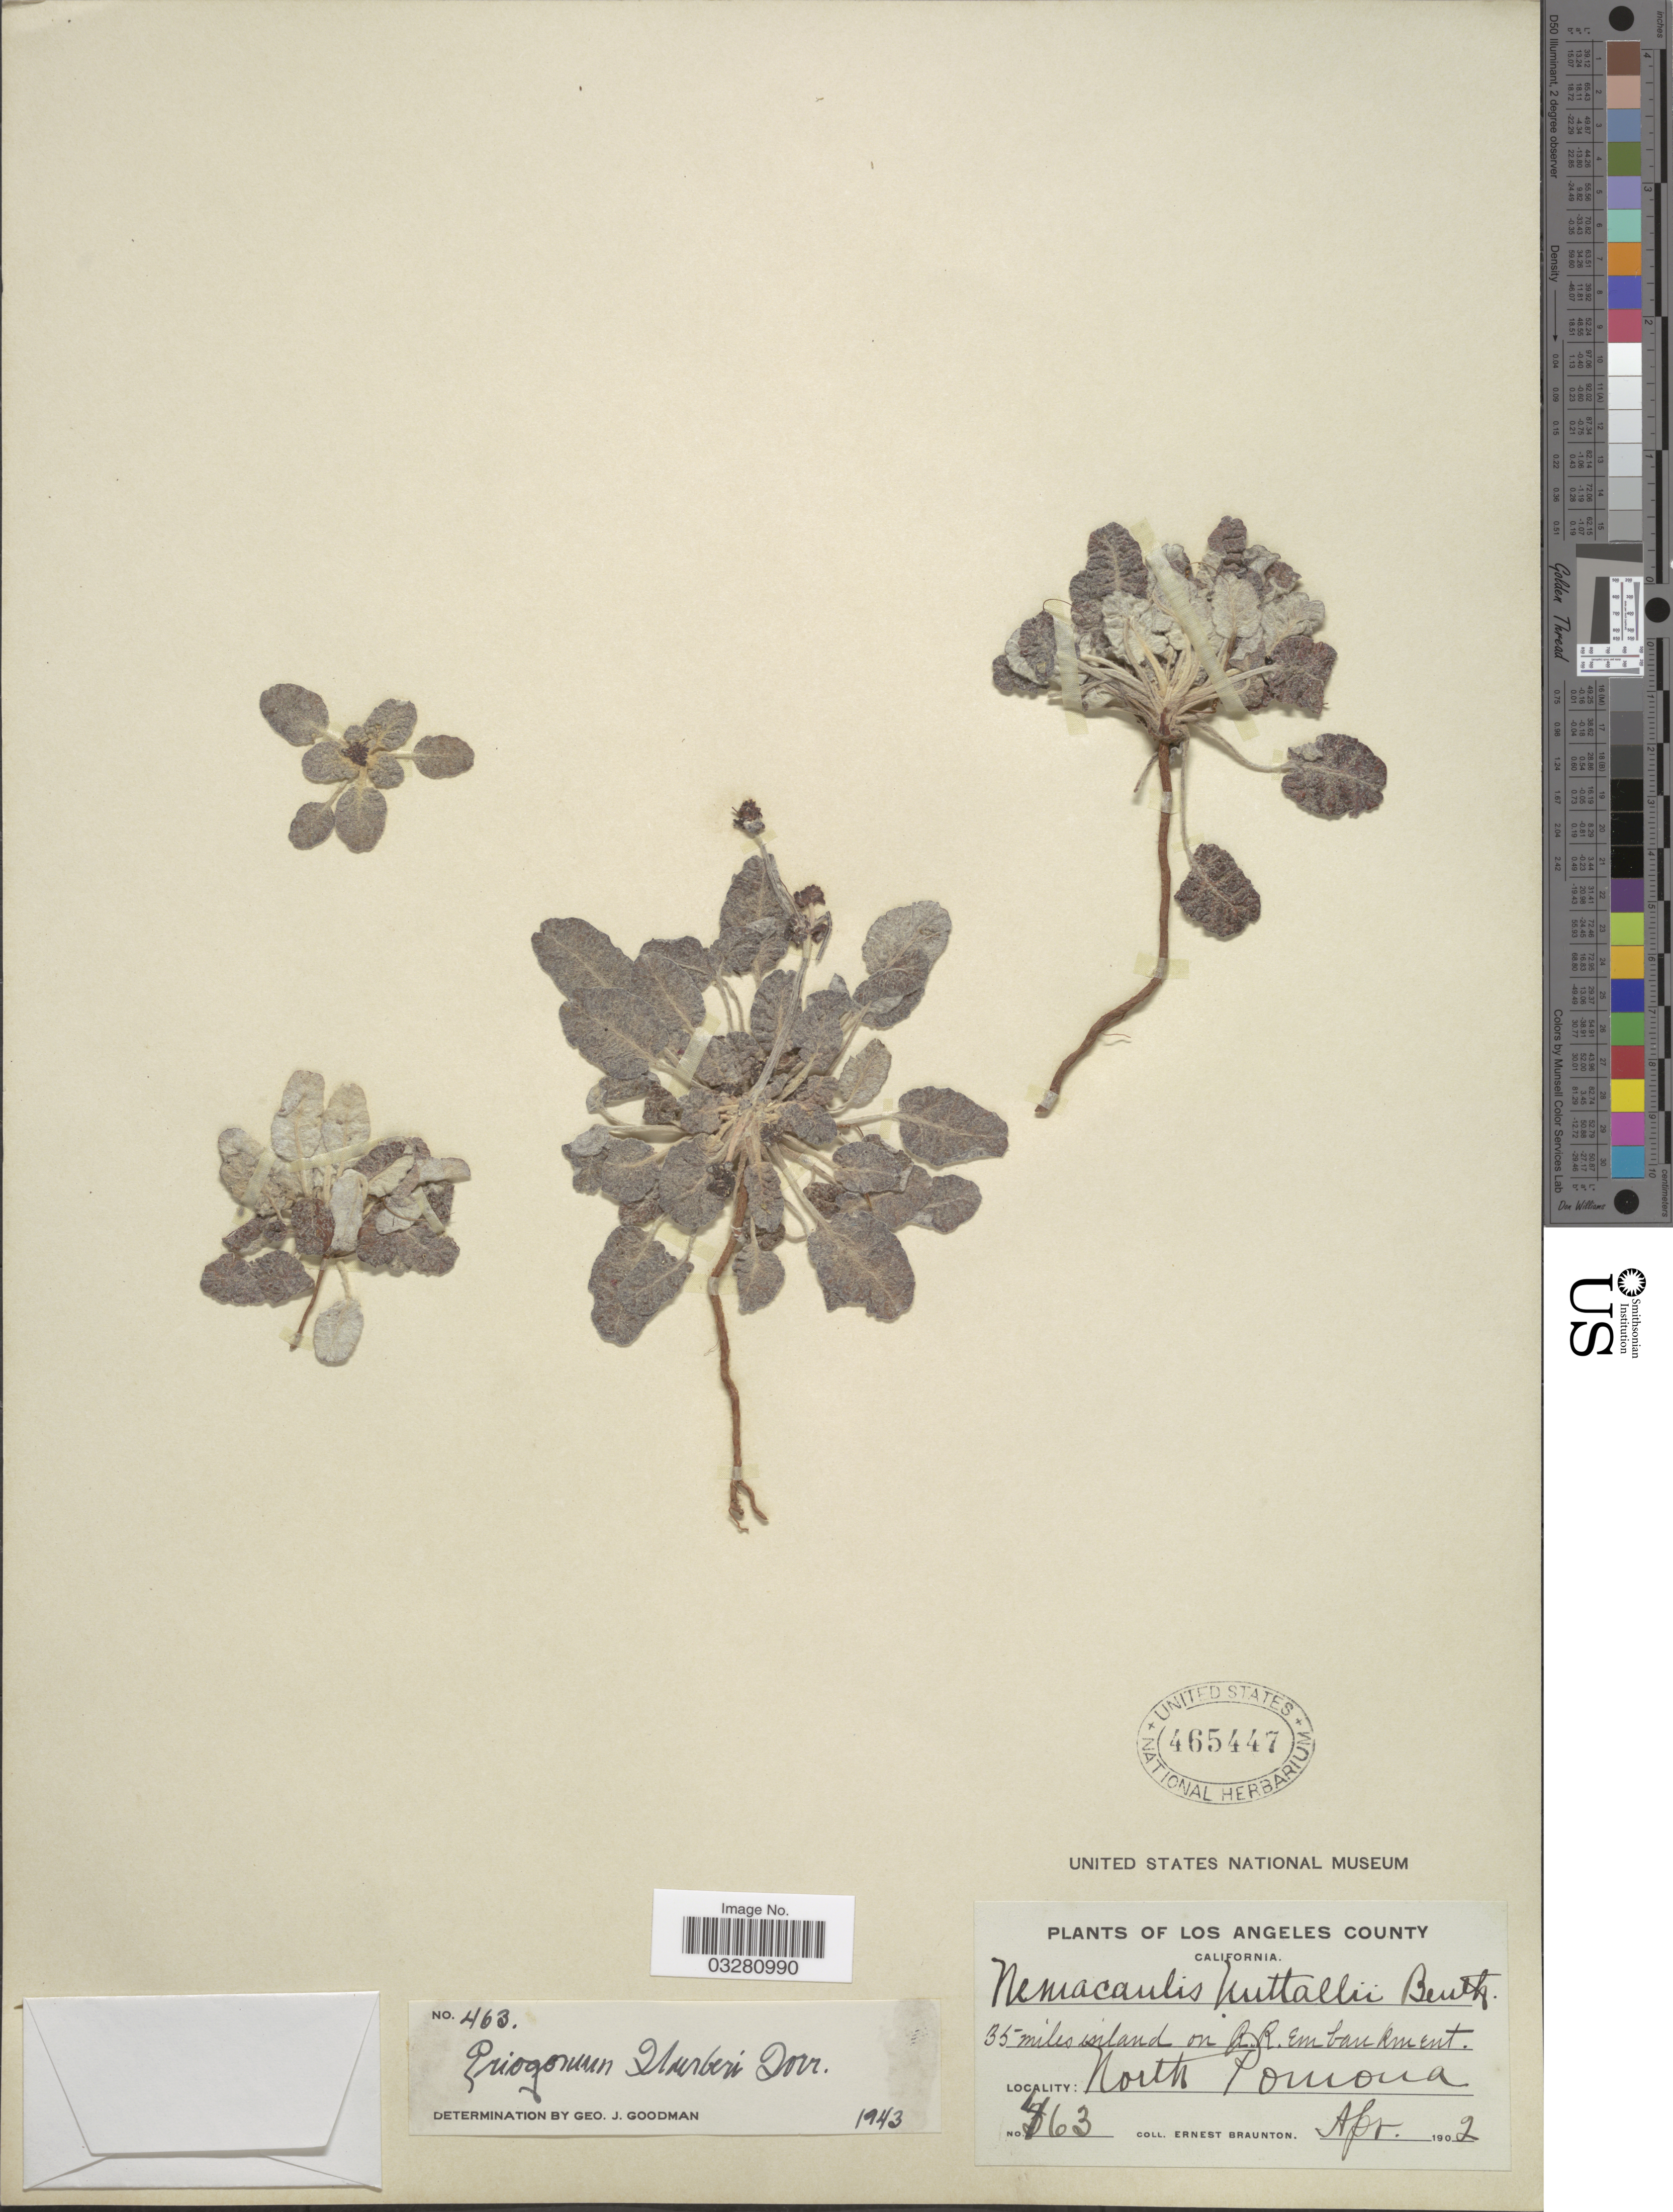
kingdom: Plantae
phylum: Tracheophyta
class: Magnoliopsida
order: Caryophyllales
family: Polygonaceae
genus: Eriogonum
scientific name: Eriogonum thurberi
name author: Torr.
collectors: E. Braunton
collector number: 463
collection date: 1902-04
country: United States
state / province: California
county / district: Los Angeles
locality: Los Angeles County. 35 miles inland on R. R. embankment. North Pomona.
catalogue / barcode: US 465447